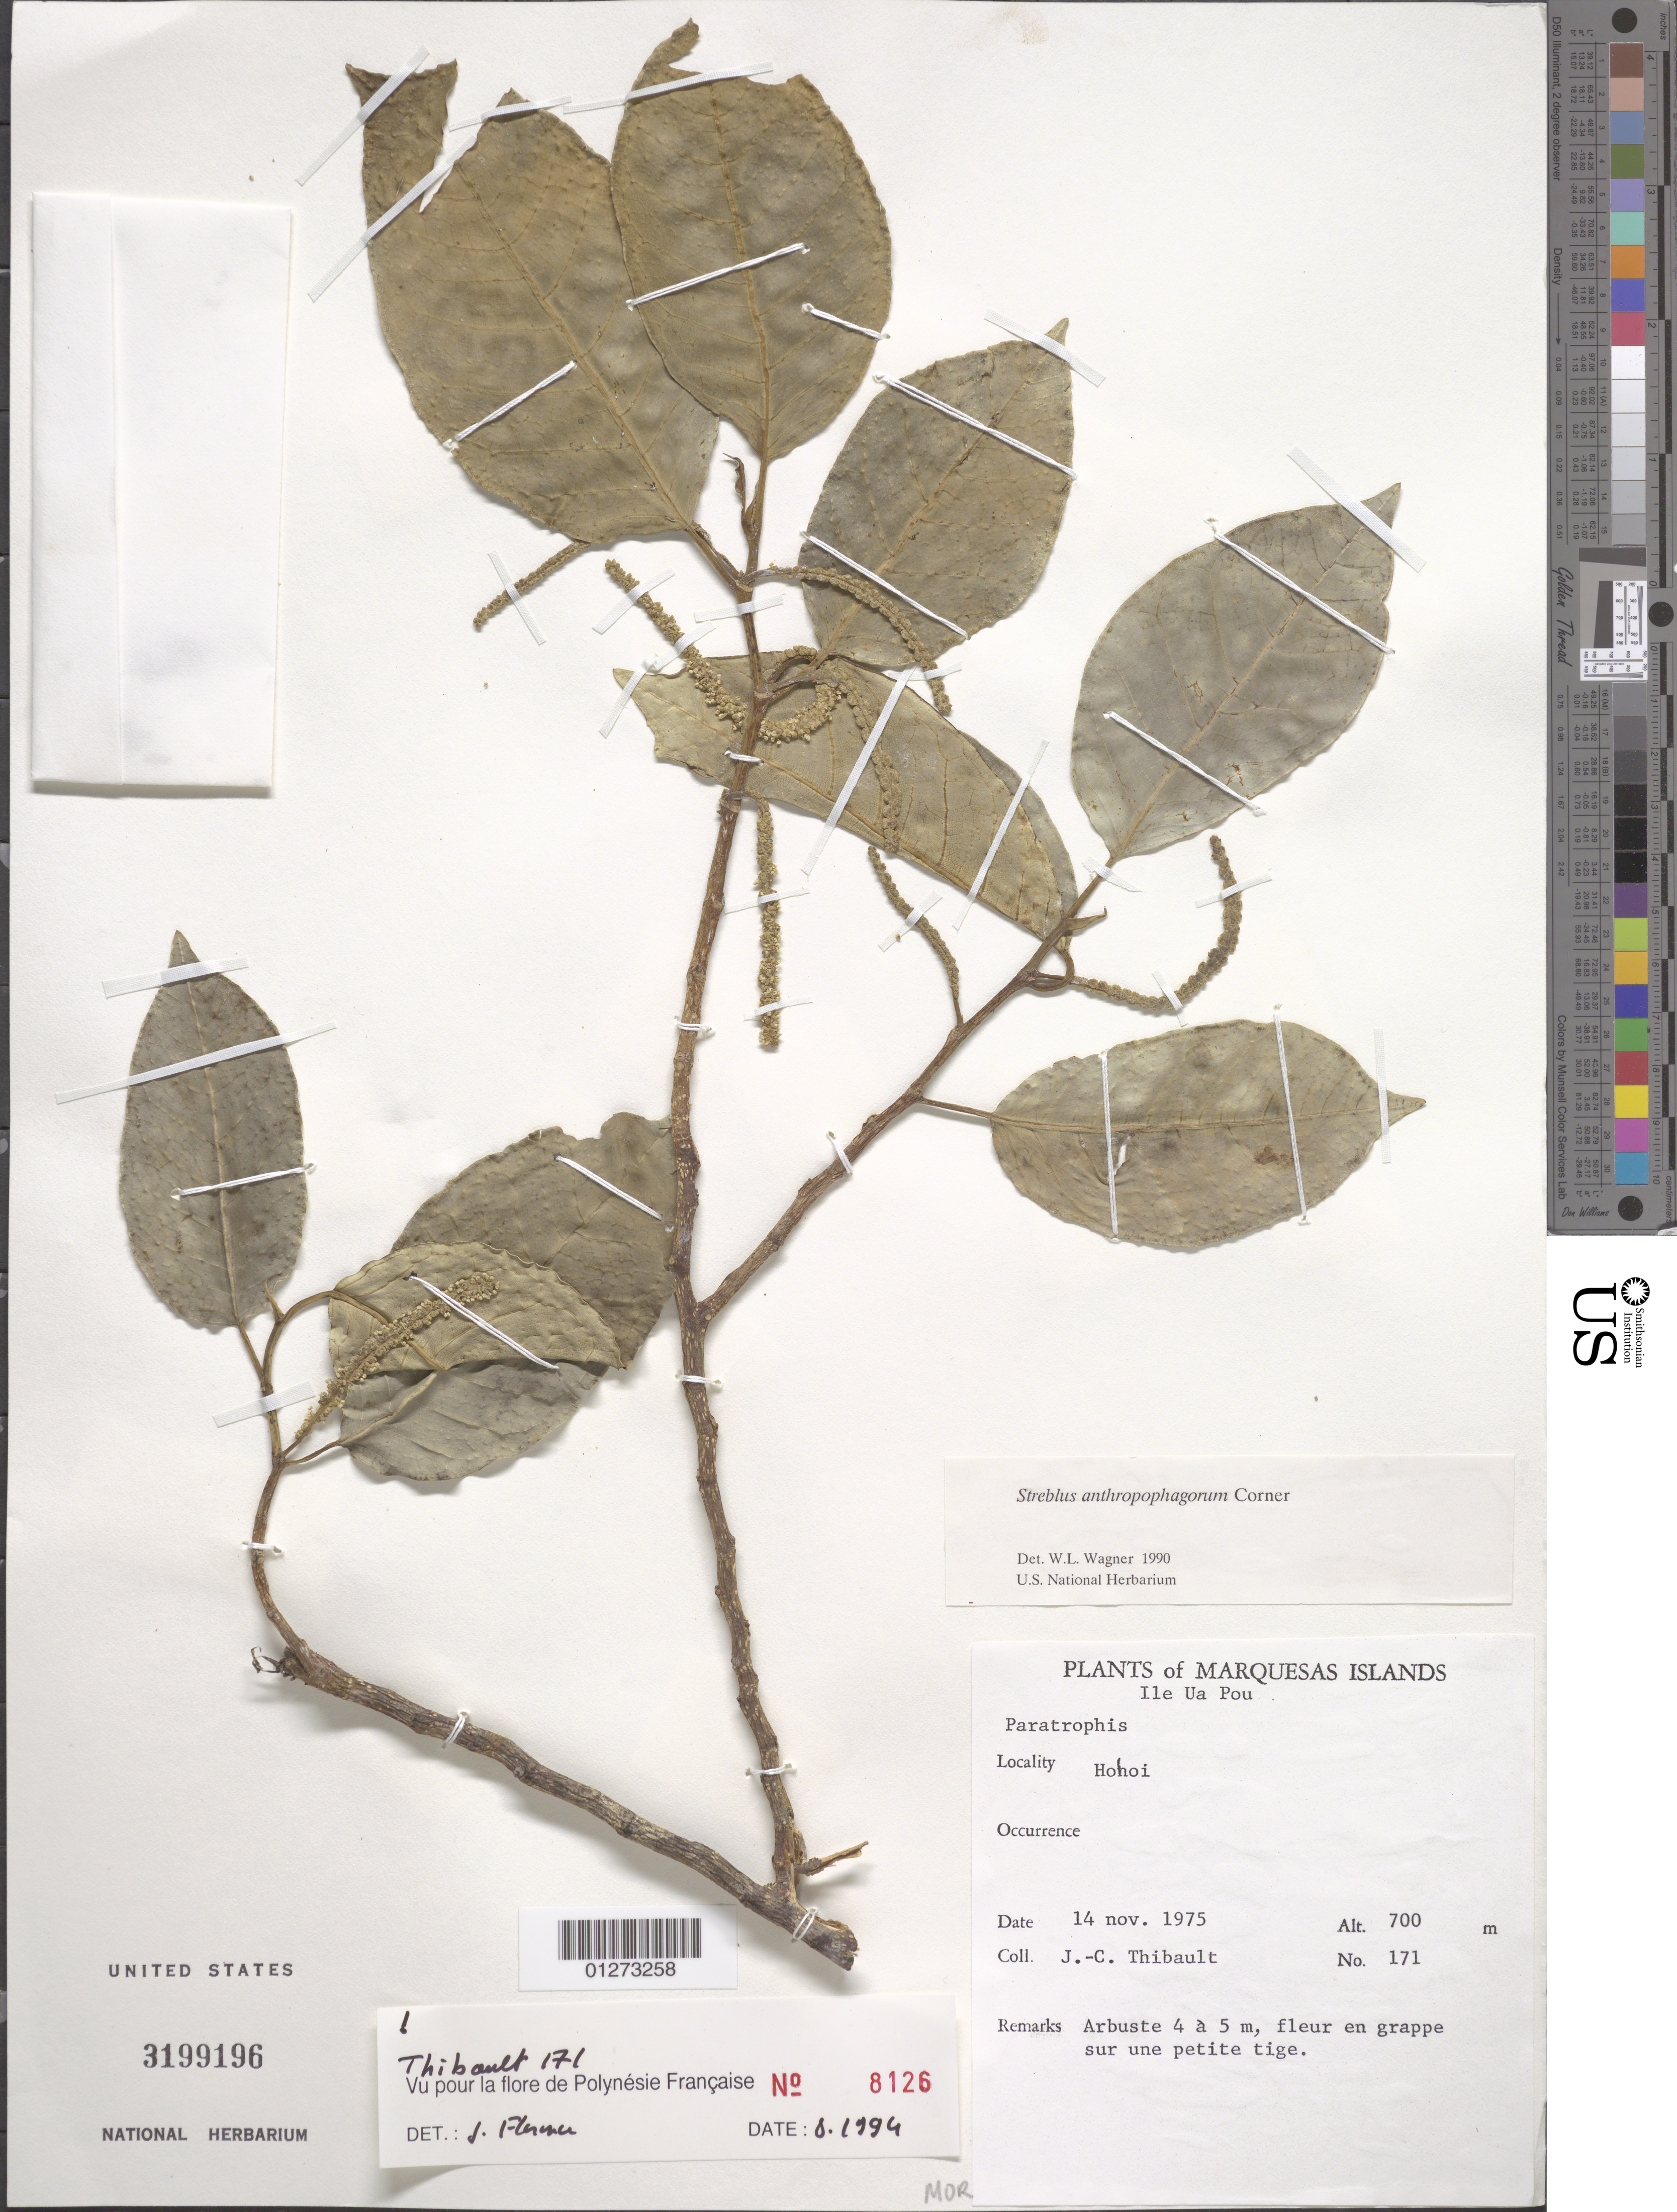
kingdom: Plantae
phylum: Tracheophyta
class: Magnoliopsida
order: Rosales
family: Moraceae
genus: Paratrophis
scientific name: Paratrophis anthropophagorum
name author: (Seem.) Benth. & Hook. f. ex Drake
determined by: Wagner, W. L., (BOT), Smithsonian Institution - National Museum of Natural History (UNITED STATES)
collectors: J. Thibault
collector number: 171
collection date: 1975-11-14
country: French Polynesia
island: Ua Pou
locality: Hohoi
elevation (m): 700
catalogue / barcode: US 3199196